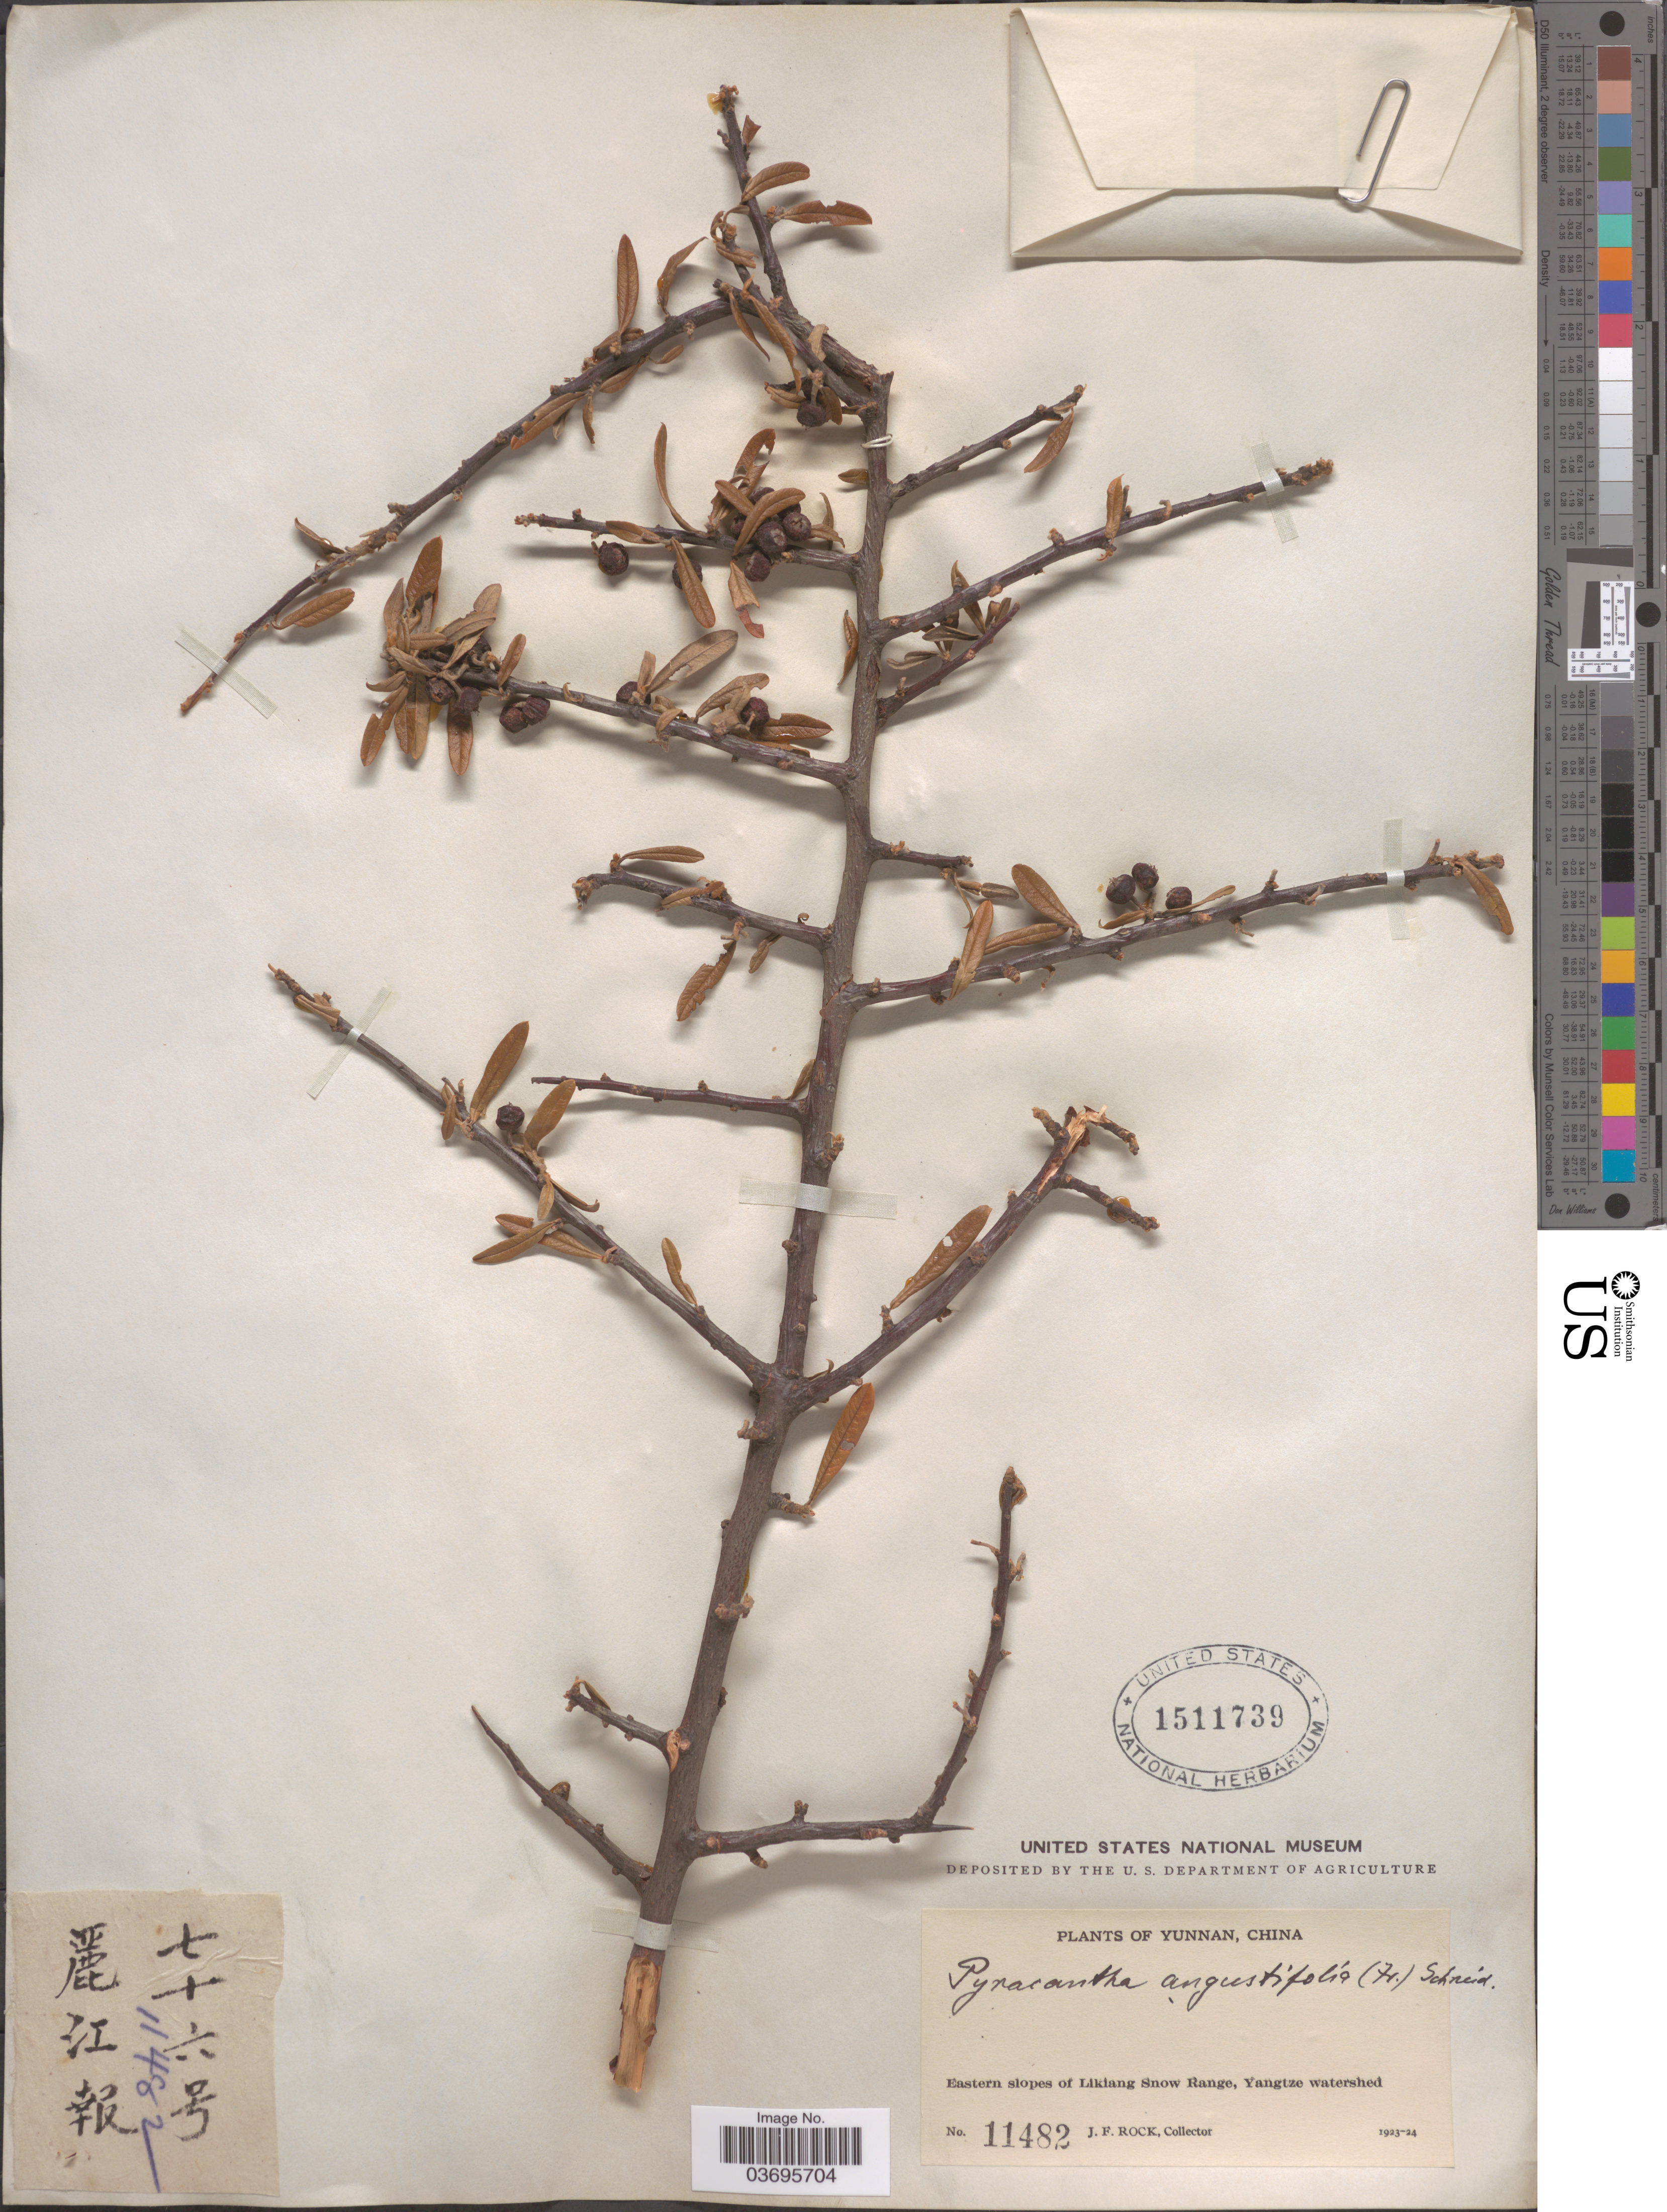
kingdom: Plantae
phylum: Tracheophyta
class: Magnoliopsida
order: Rosales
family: Rosaceae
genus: Pyracantha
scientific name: Pyracantha angustifolia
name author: C.K. Schneid.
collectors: J. Rock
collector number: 11482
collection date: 1923/1924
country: China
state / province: Yunnan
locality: Eastern slopes of Likiang Snow Range, Yangtze watershed.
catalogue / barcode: US 1511739